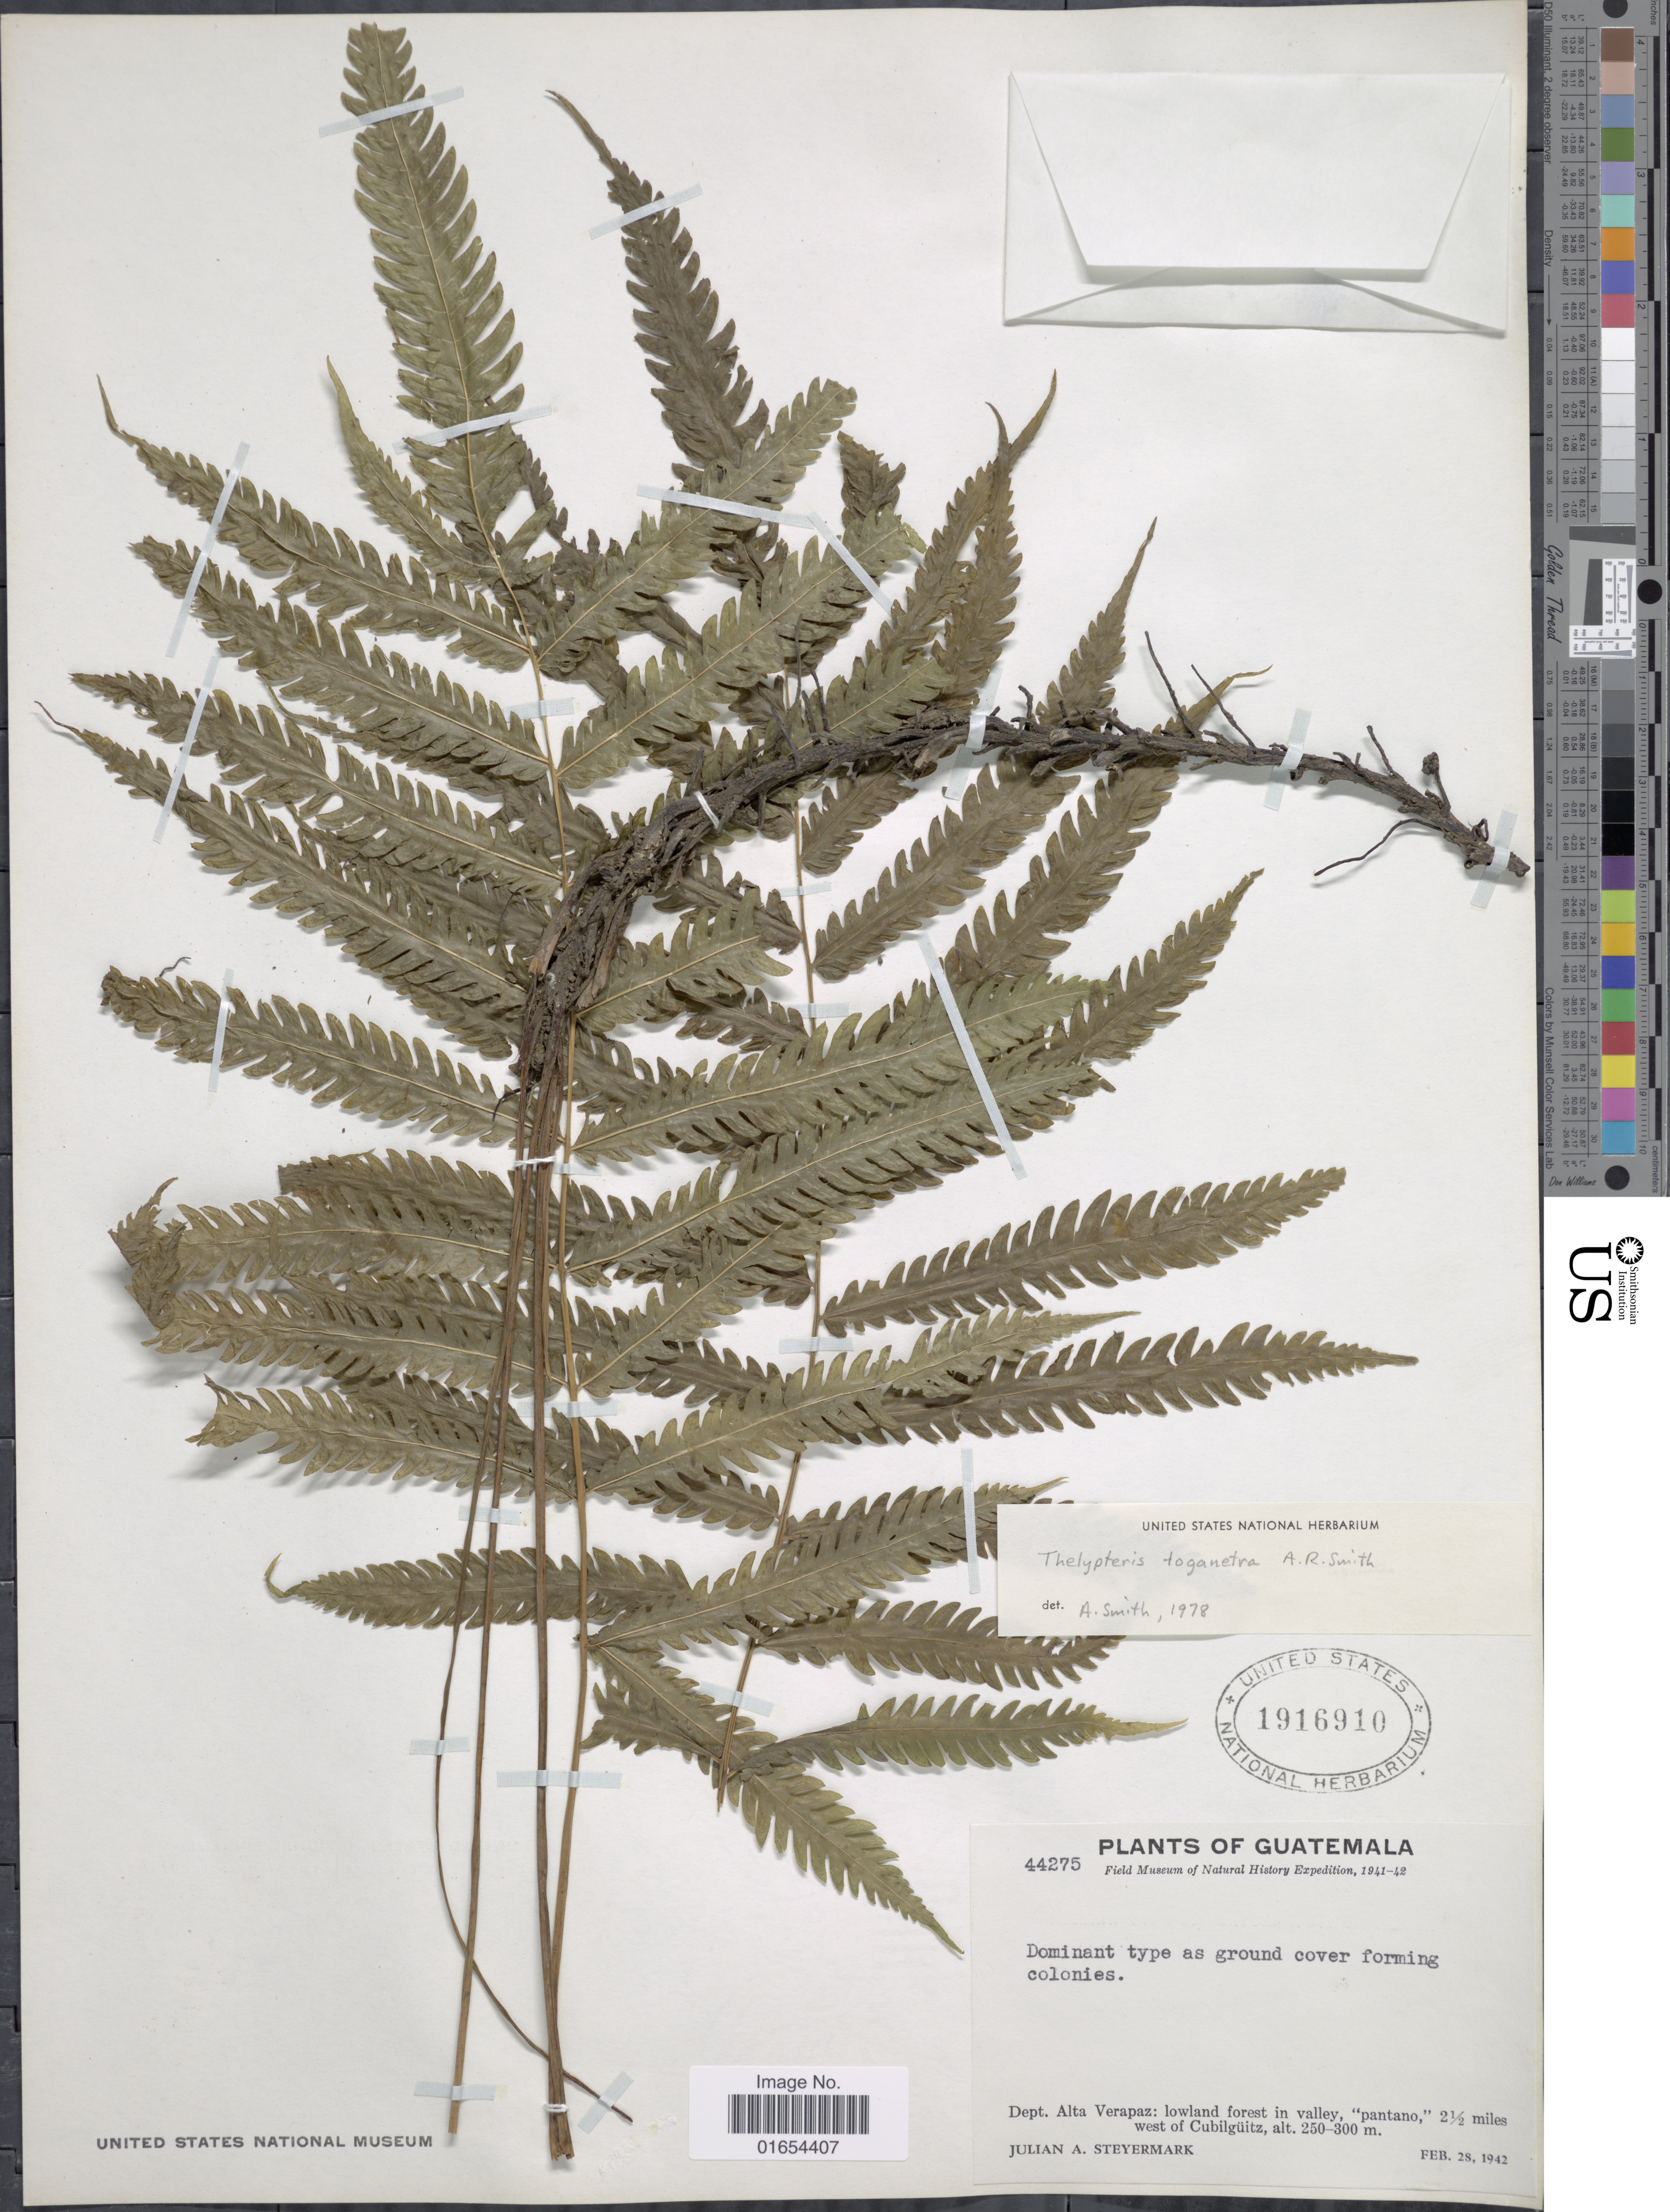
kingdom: Plantae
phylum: Tracheophyta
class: Polypodiopsida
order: Polypodiales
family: Thelypteridaceae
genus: Goniopteris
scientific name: Goniopteris toganetra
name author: (A.R. Sm.) Á. Löve & D. Löve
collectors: J. Steyermark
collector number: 44275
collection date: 1942-02-28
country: Guatemala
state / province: Alta Verapaz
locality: Dominant type as ground cover forming colonies, lowland forest in valley, "pantano, " 2½ miles west of Cubilguitz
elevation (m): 250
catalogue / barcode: US 1916910